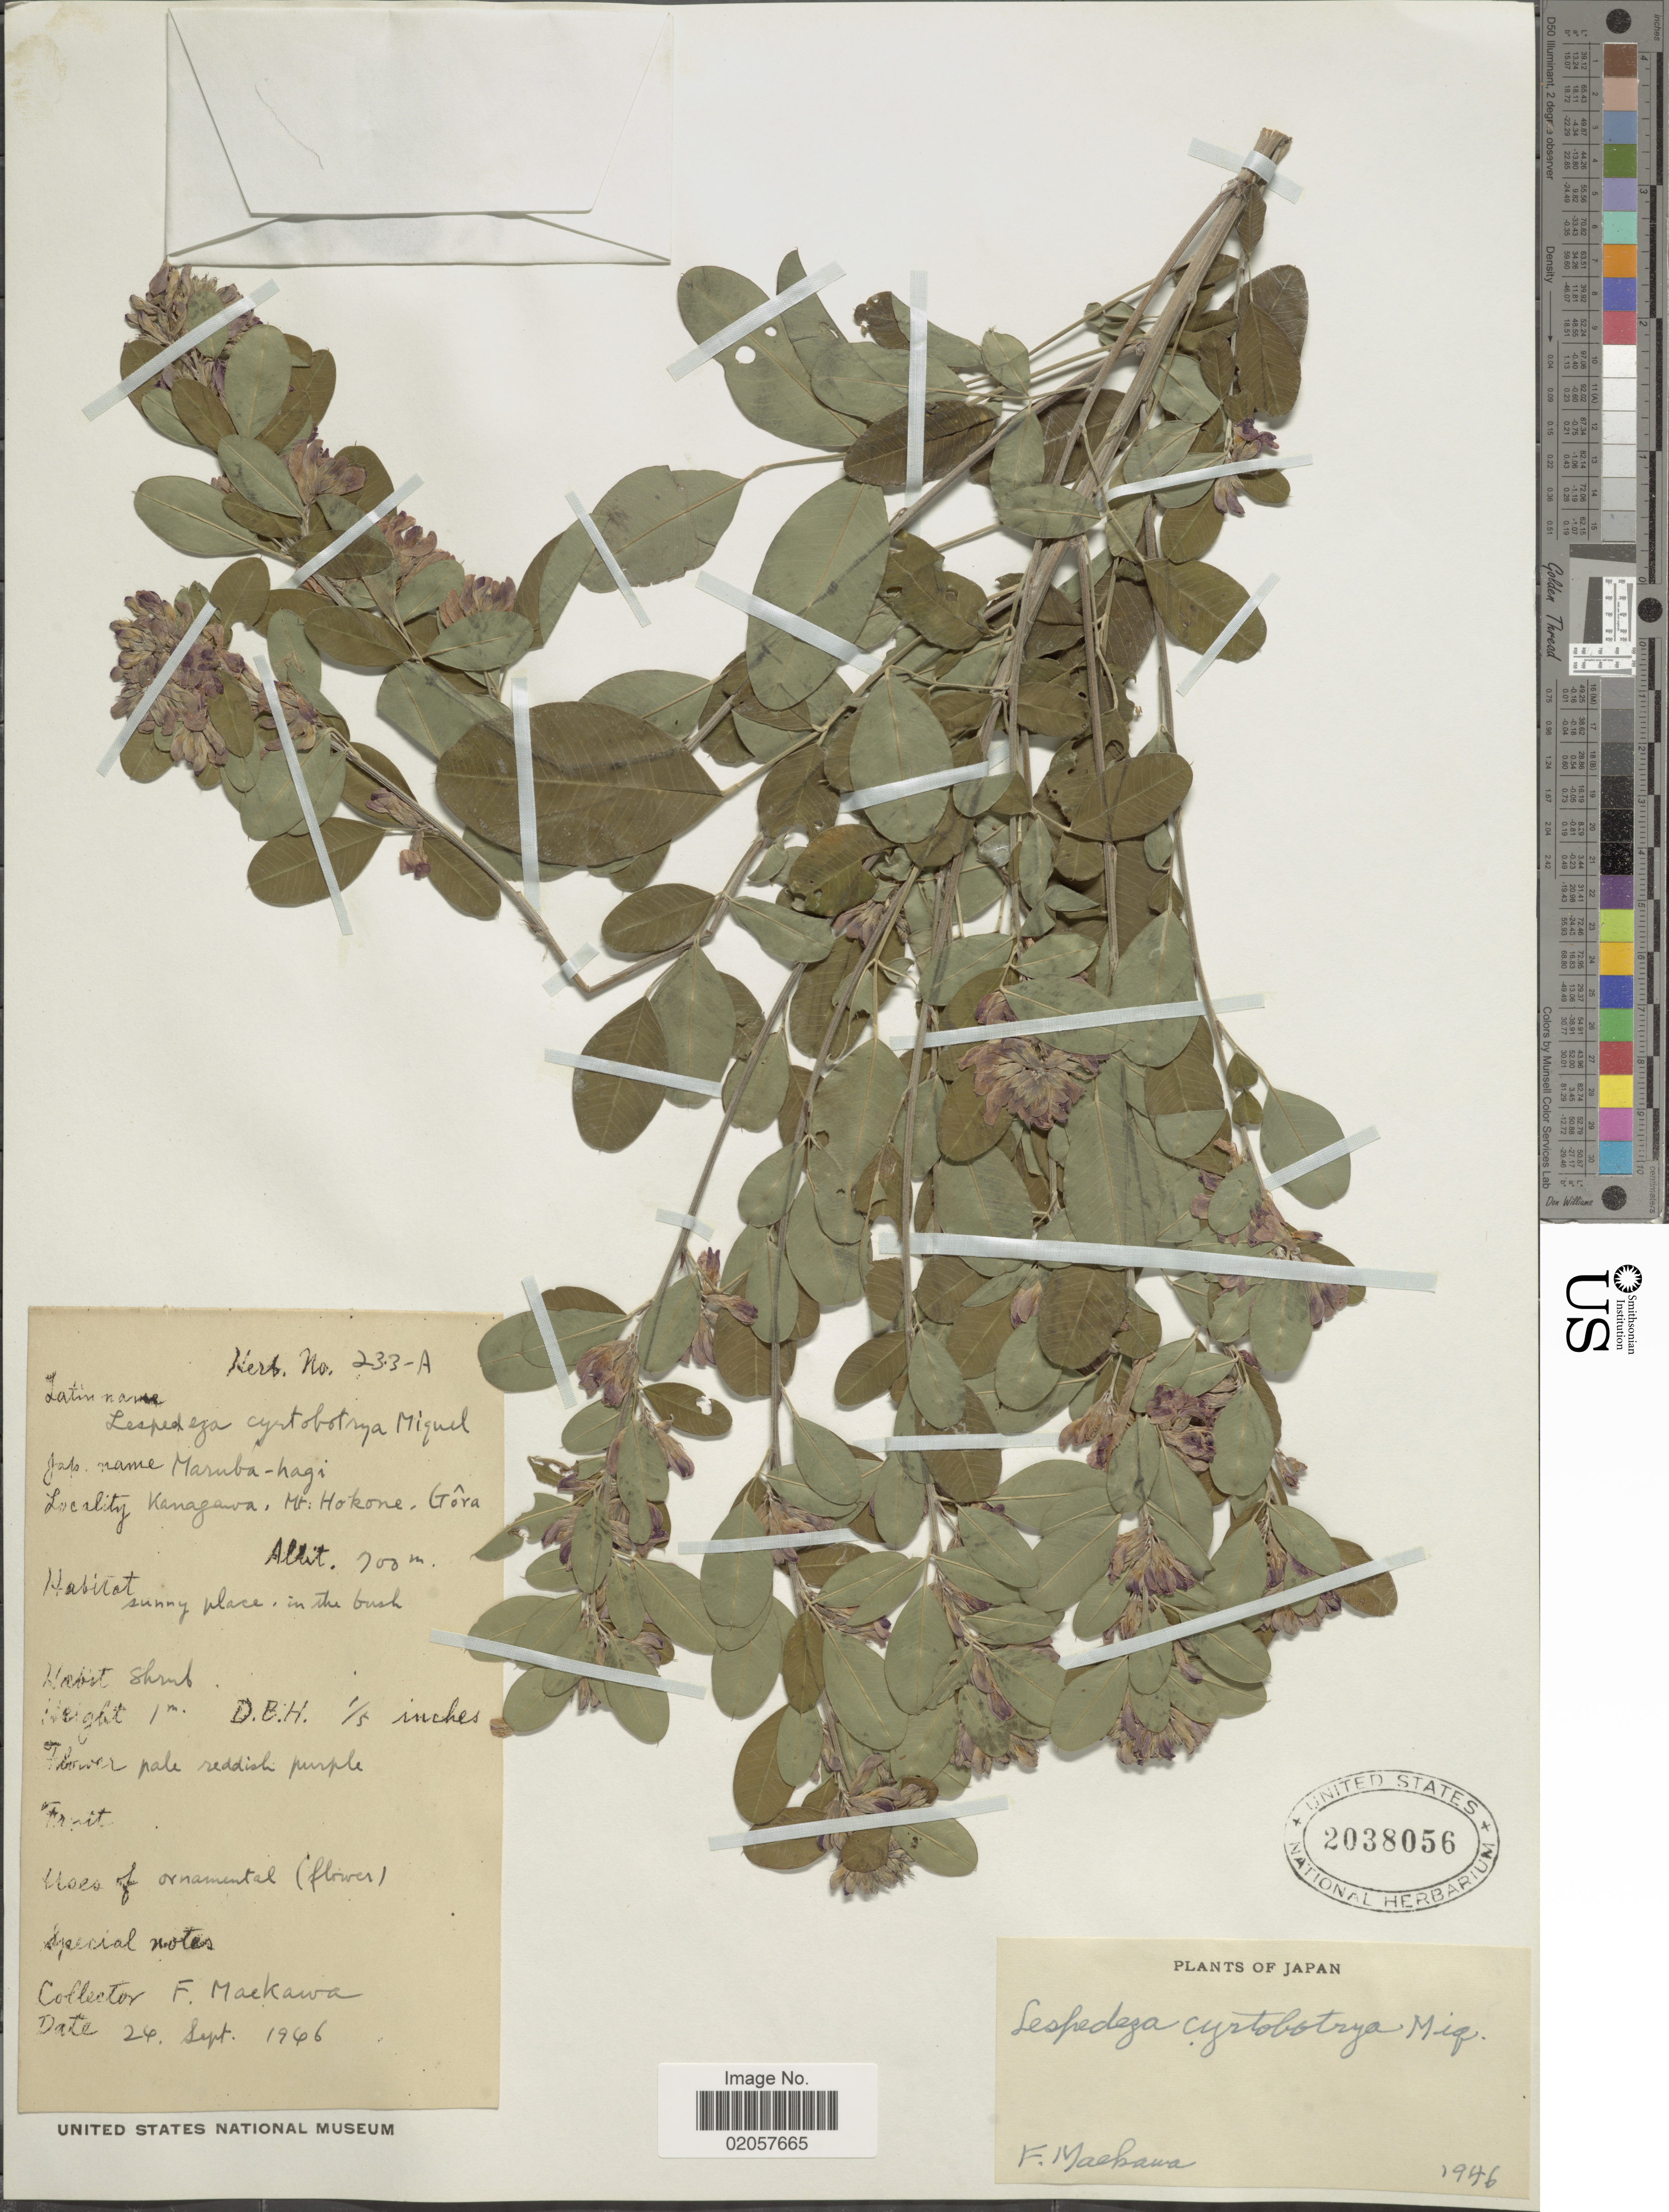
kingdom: Plantae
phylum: Tracheophyta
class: Magnoliopsida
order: Fabales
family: Fabaceae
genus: Lespedeza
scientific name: Lespedeza cyrtobotrya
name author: Miq.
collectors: F. Maekawa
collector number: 233-A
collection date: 1966-09-24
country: Japan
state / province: Kanagawa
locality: Mt. Hokone, Gora, sunny place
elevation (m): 700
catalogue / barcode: US 2038056